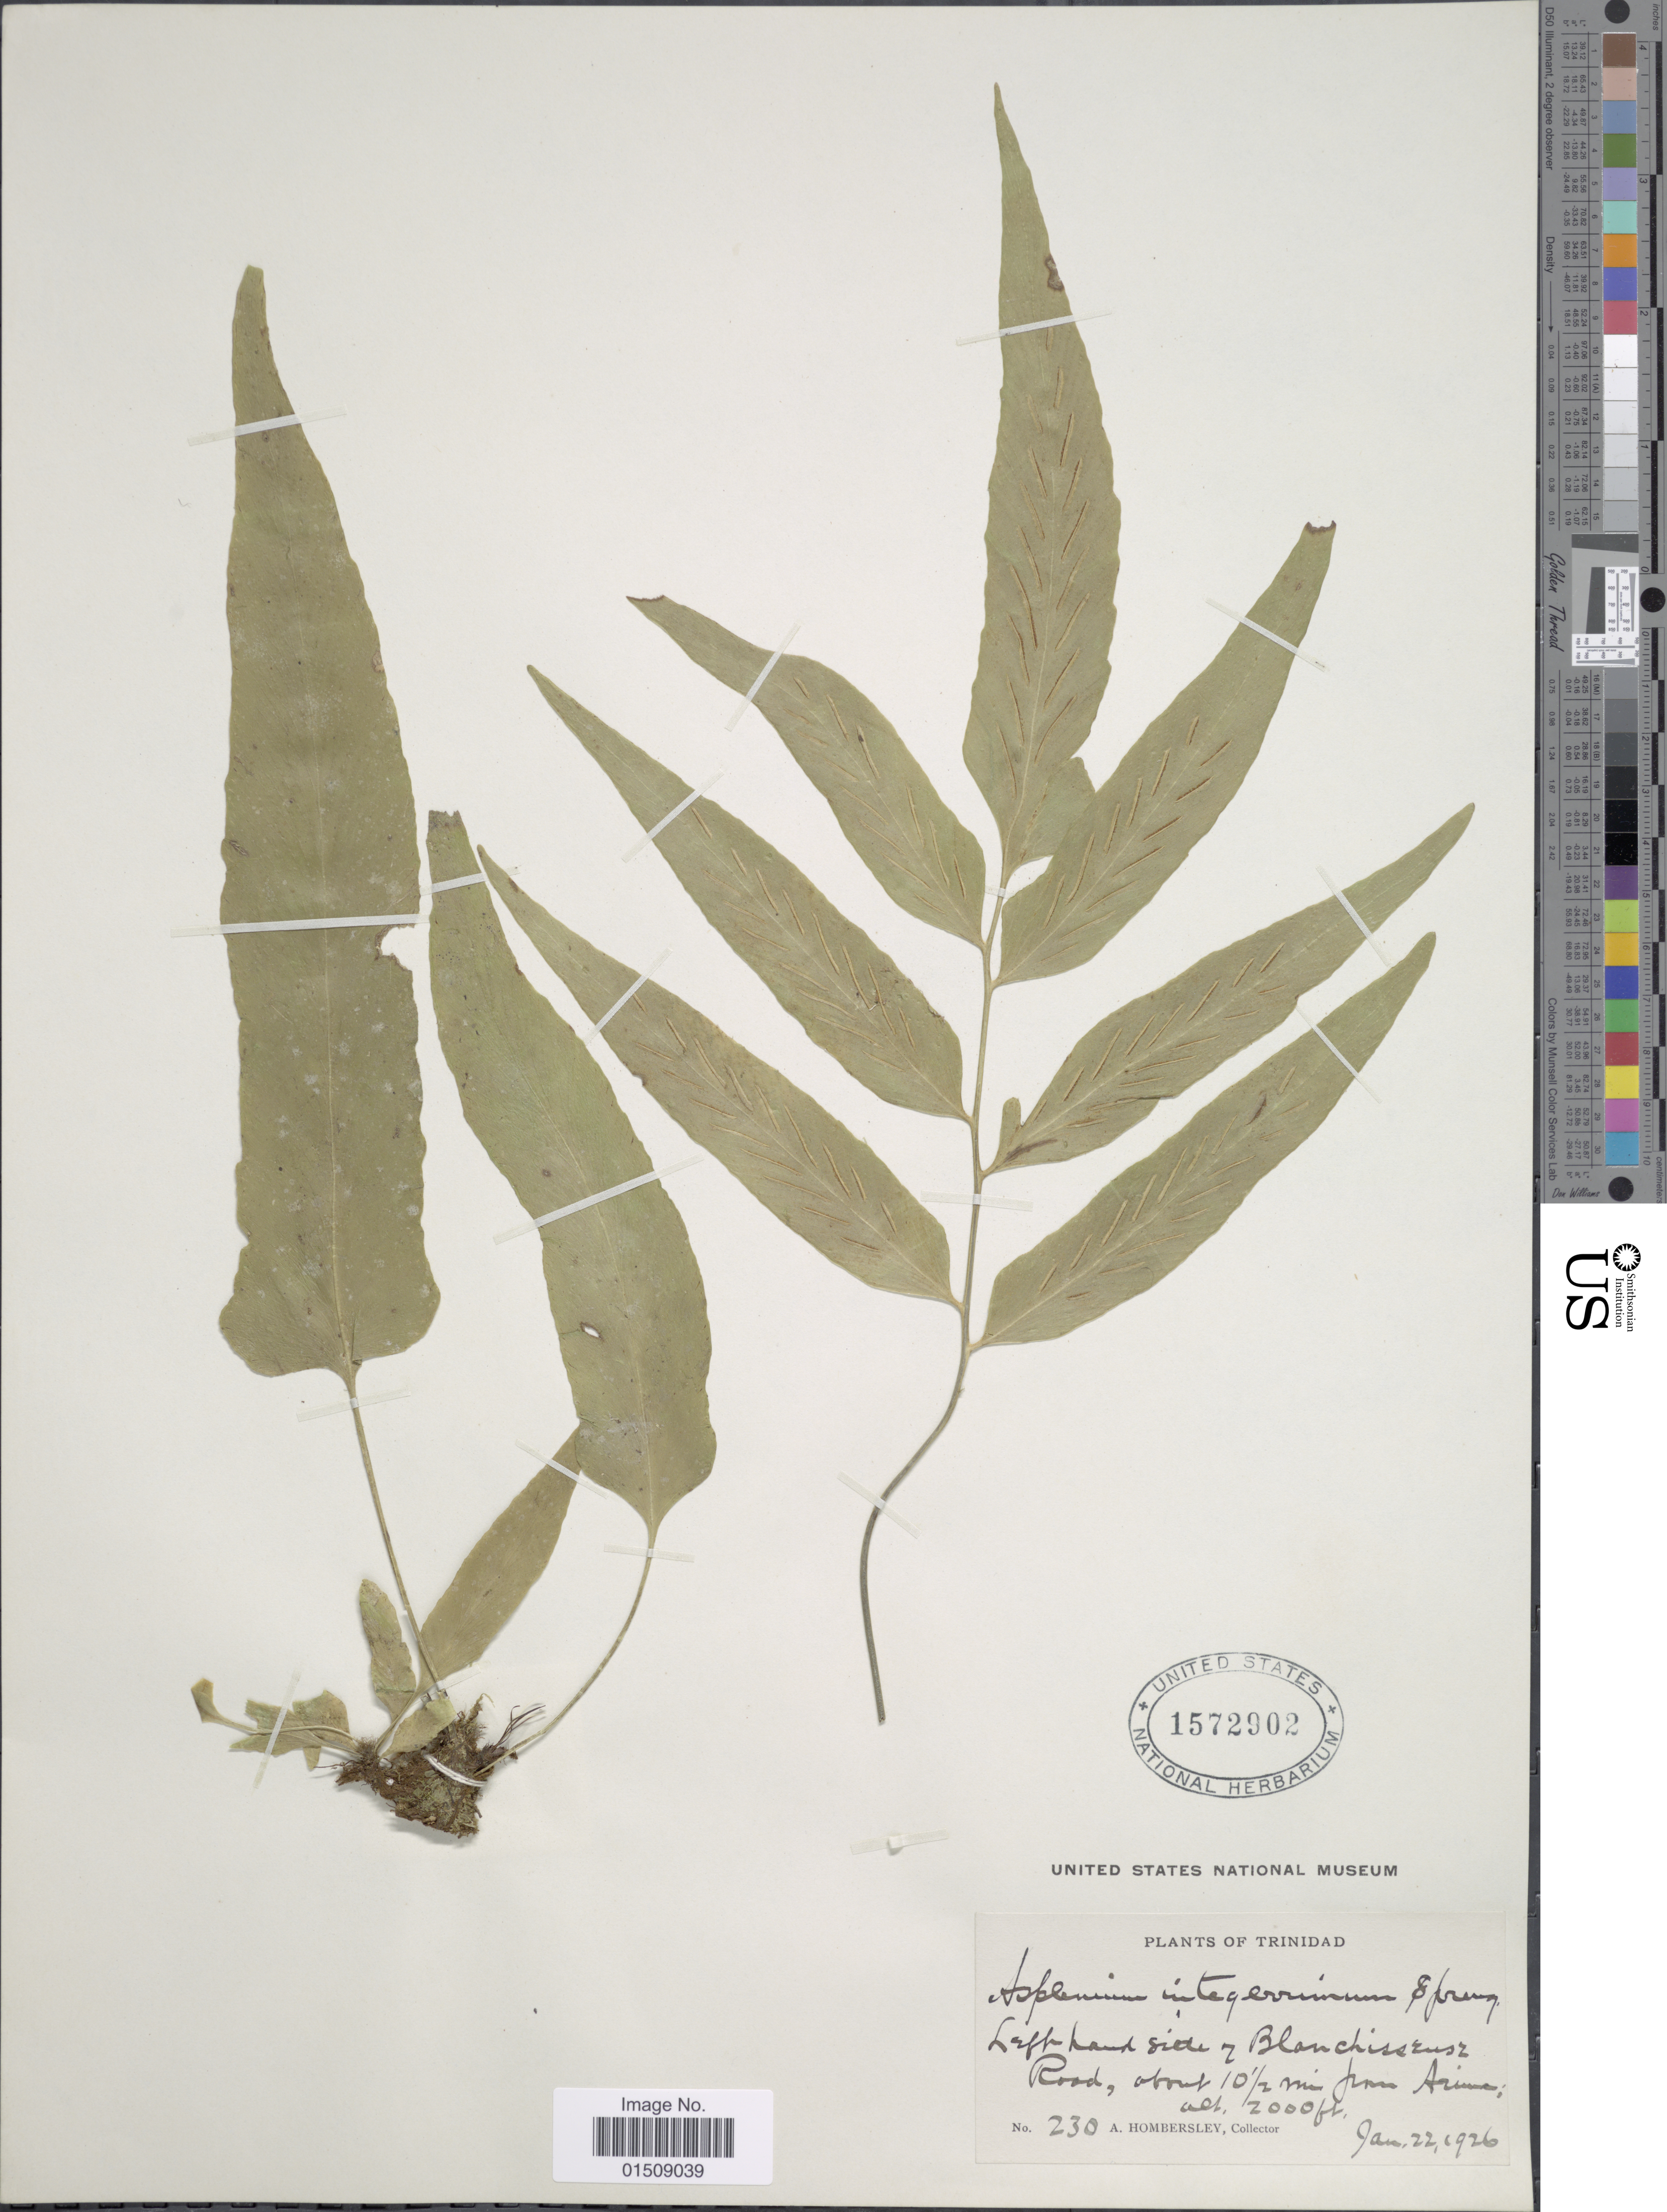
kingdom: Plantae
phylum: Tracheophyta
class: Polypodiopsida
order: Polypodiales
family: Aspleniaceae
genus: Asplenium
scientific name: Asplenium juglandifolium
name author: Lam.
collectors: A. Hombersley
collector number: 230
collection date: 1926-01-22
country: Trinidad and Tobago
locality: Trinidad, Lefthand side of Blanchisseuse Road, about 10 1/2 min from Arima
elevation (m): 610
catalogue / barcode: US 1572902